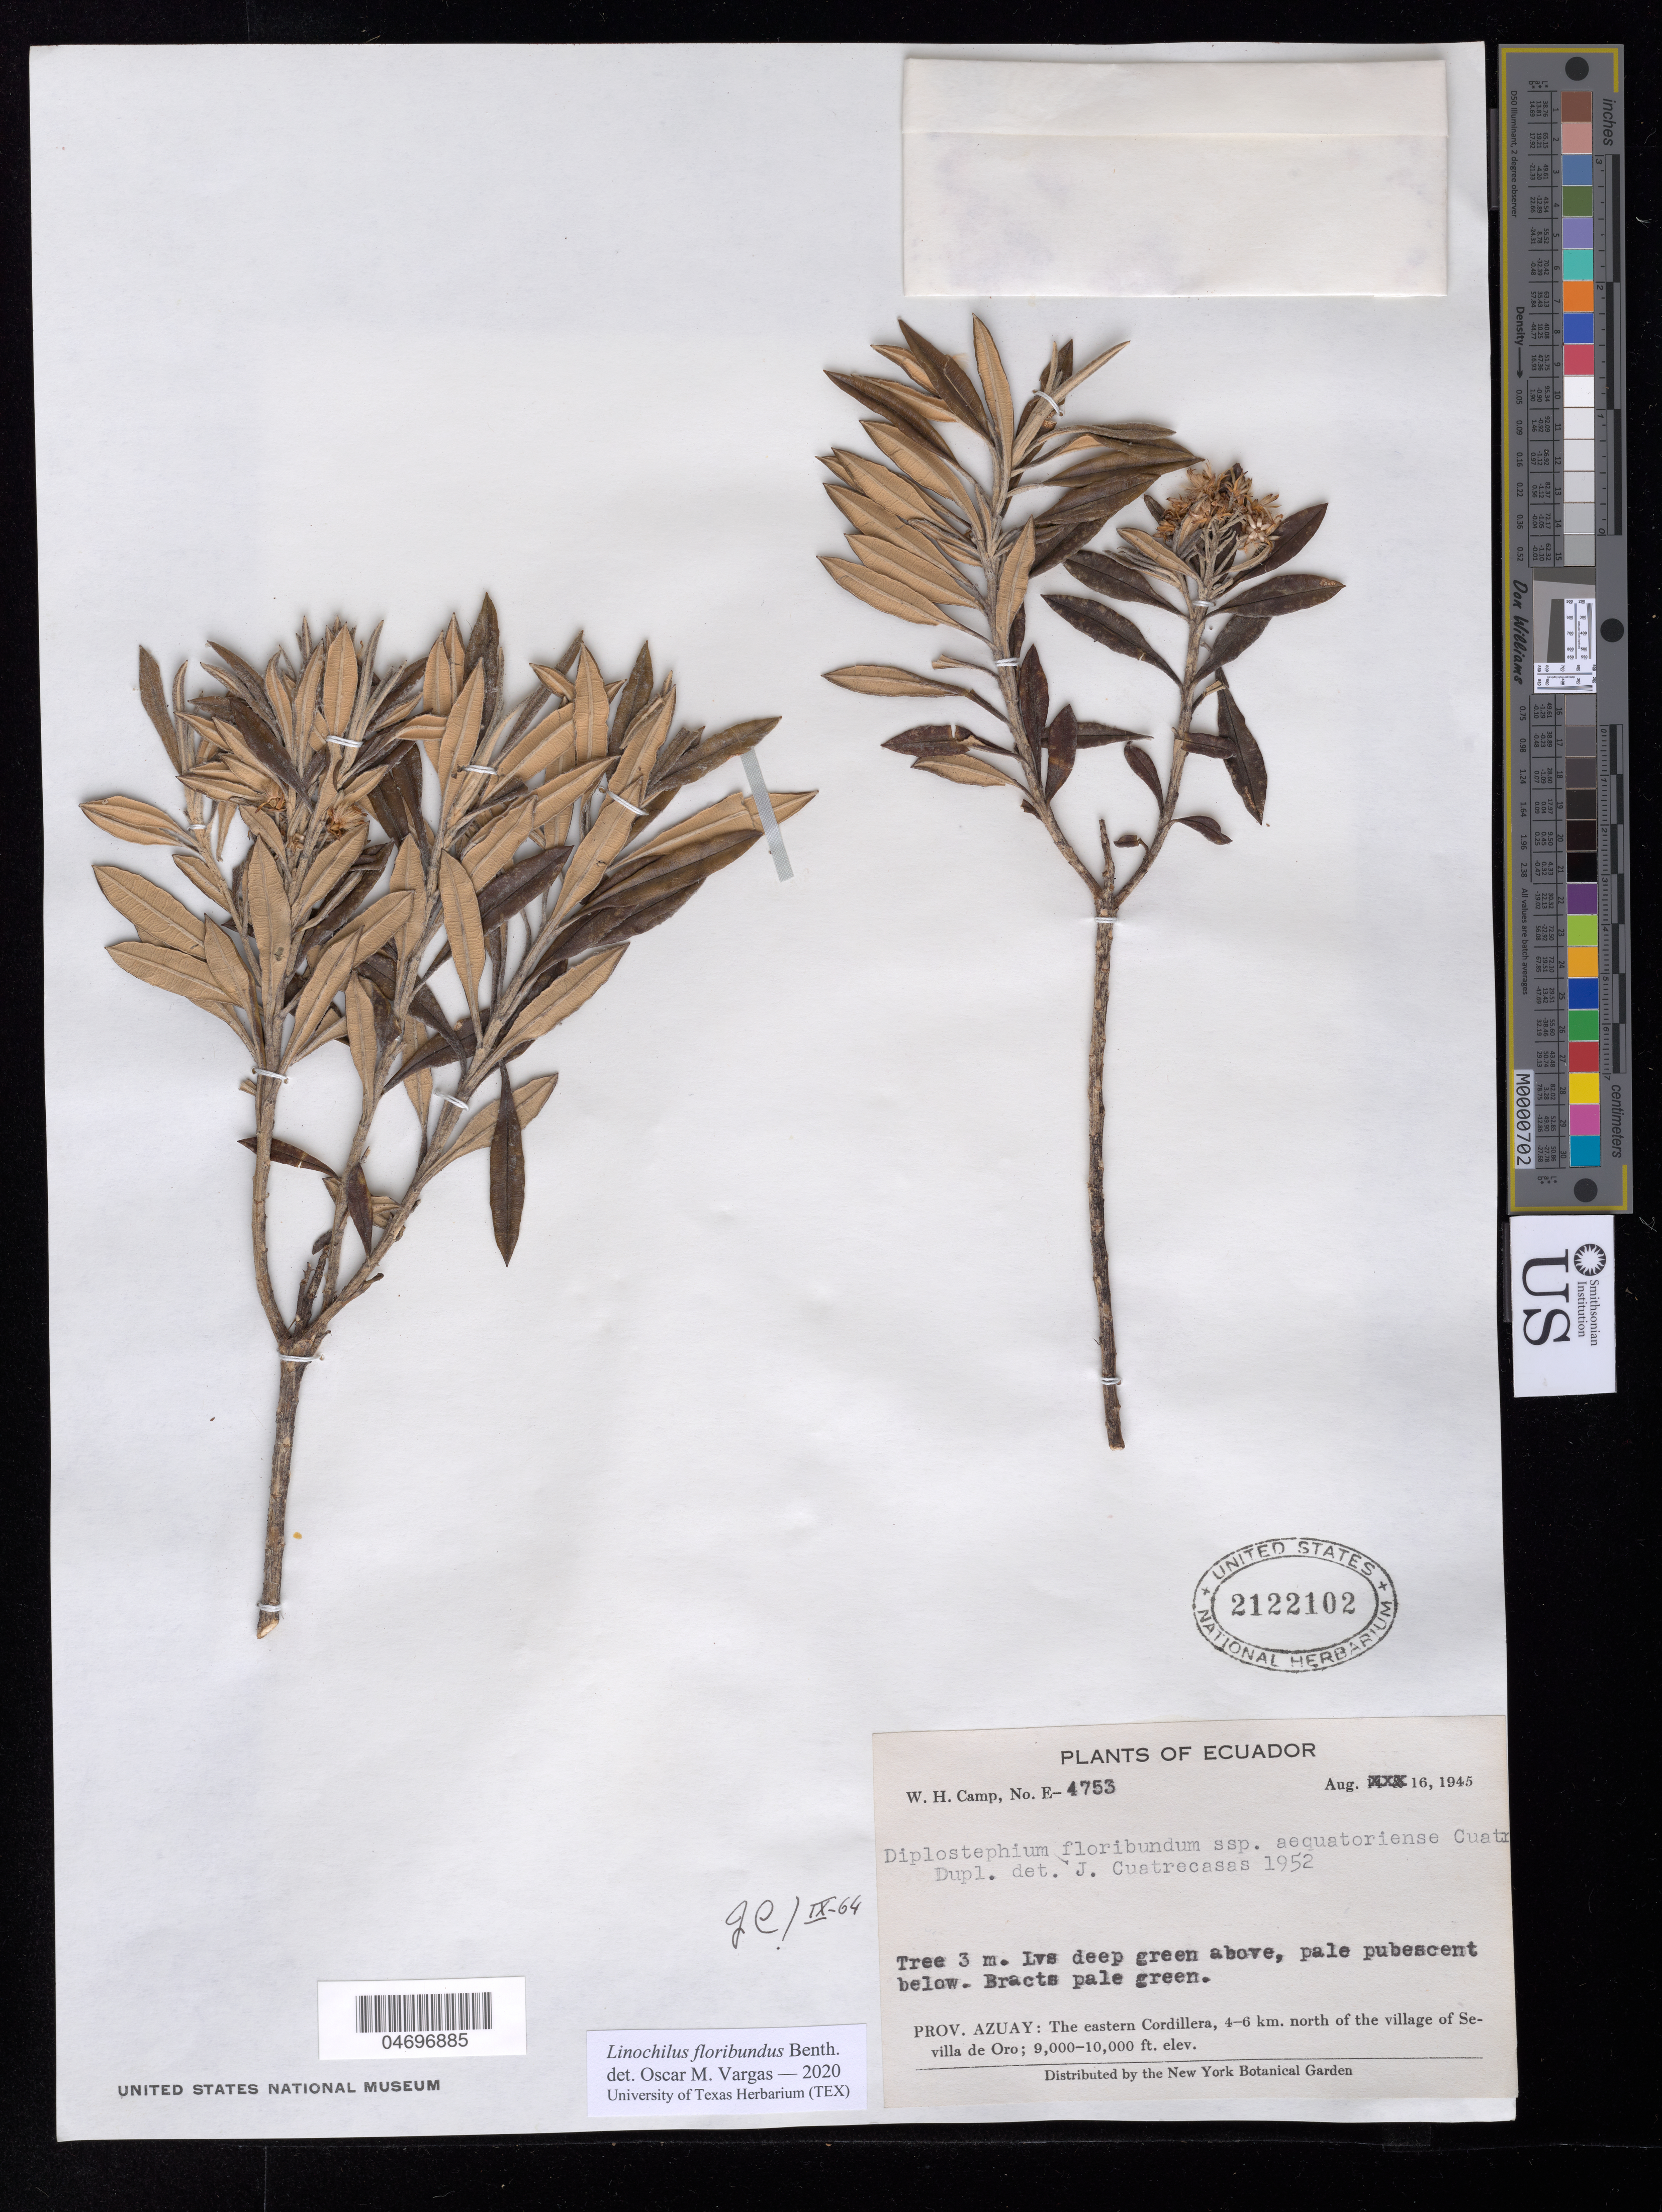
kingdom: Plantae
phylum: Tracheophyta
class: Magnoliopsida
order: Asterales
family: Asteraceae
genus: Linochilus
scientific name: Linochilus floribundus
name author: Benth.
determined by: Vargas, Oscar M.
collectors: W. H. Camp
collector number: E- 4753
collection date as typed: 16 Aug 1945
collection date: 1945-08-16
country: Ecuador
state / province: Azuay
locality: the E Cordillera, 4-6 km N of the village of Sevilla de Oro.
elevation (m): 2743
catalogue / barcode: US 2122102